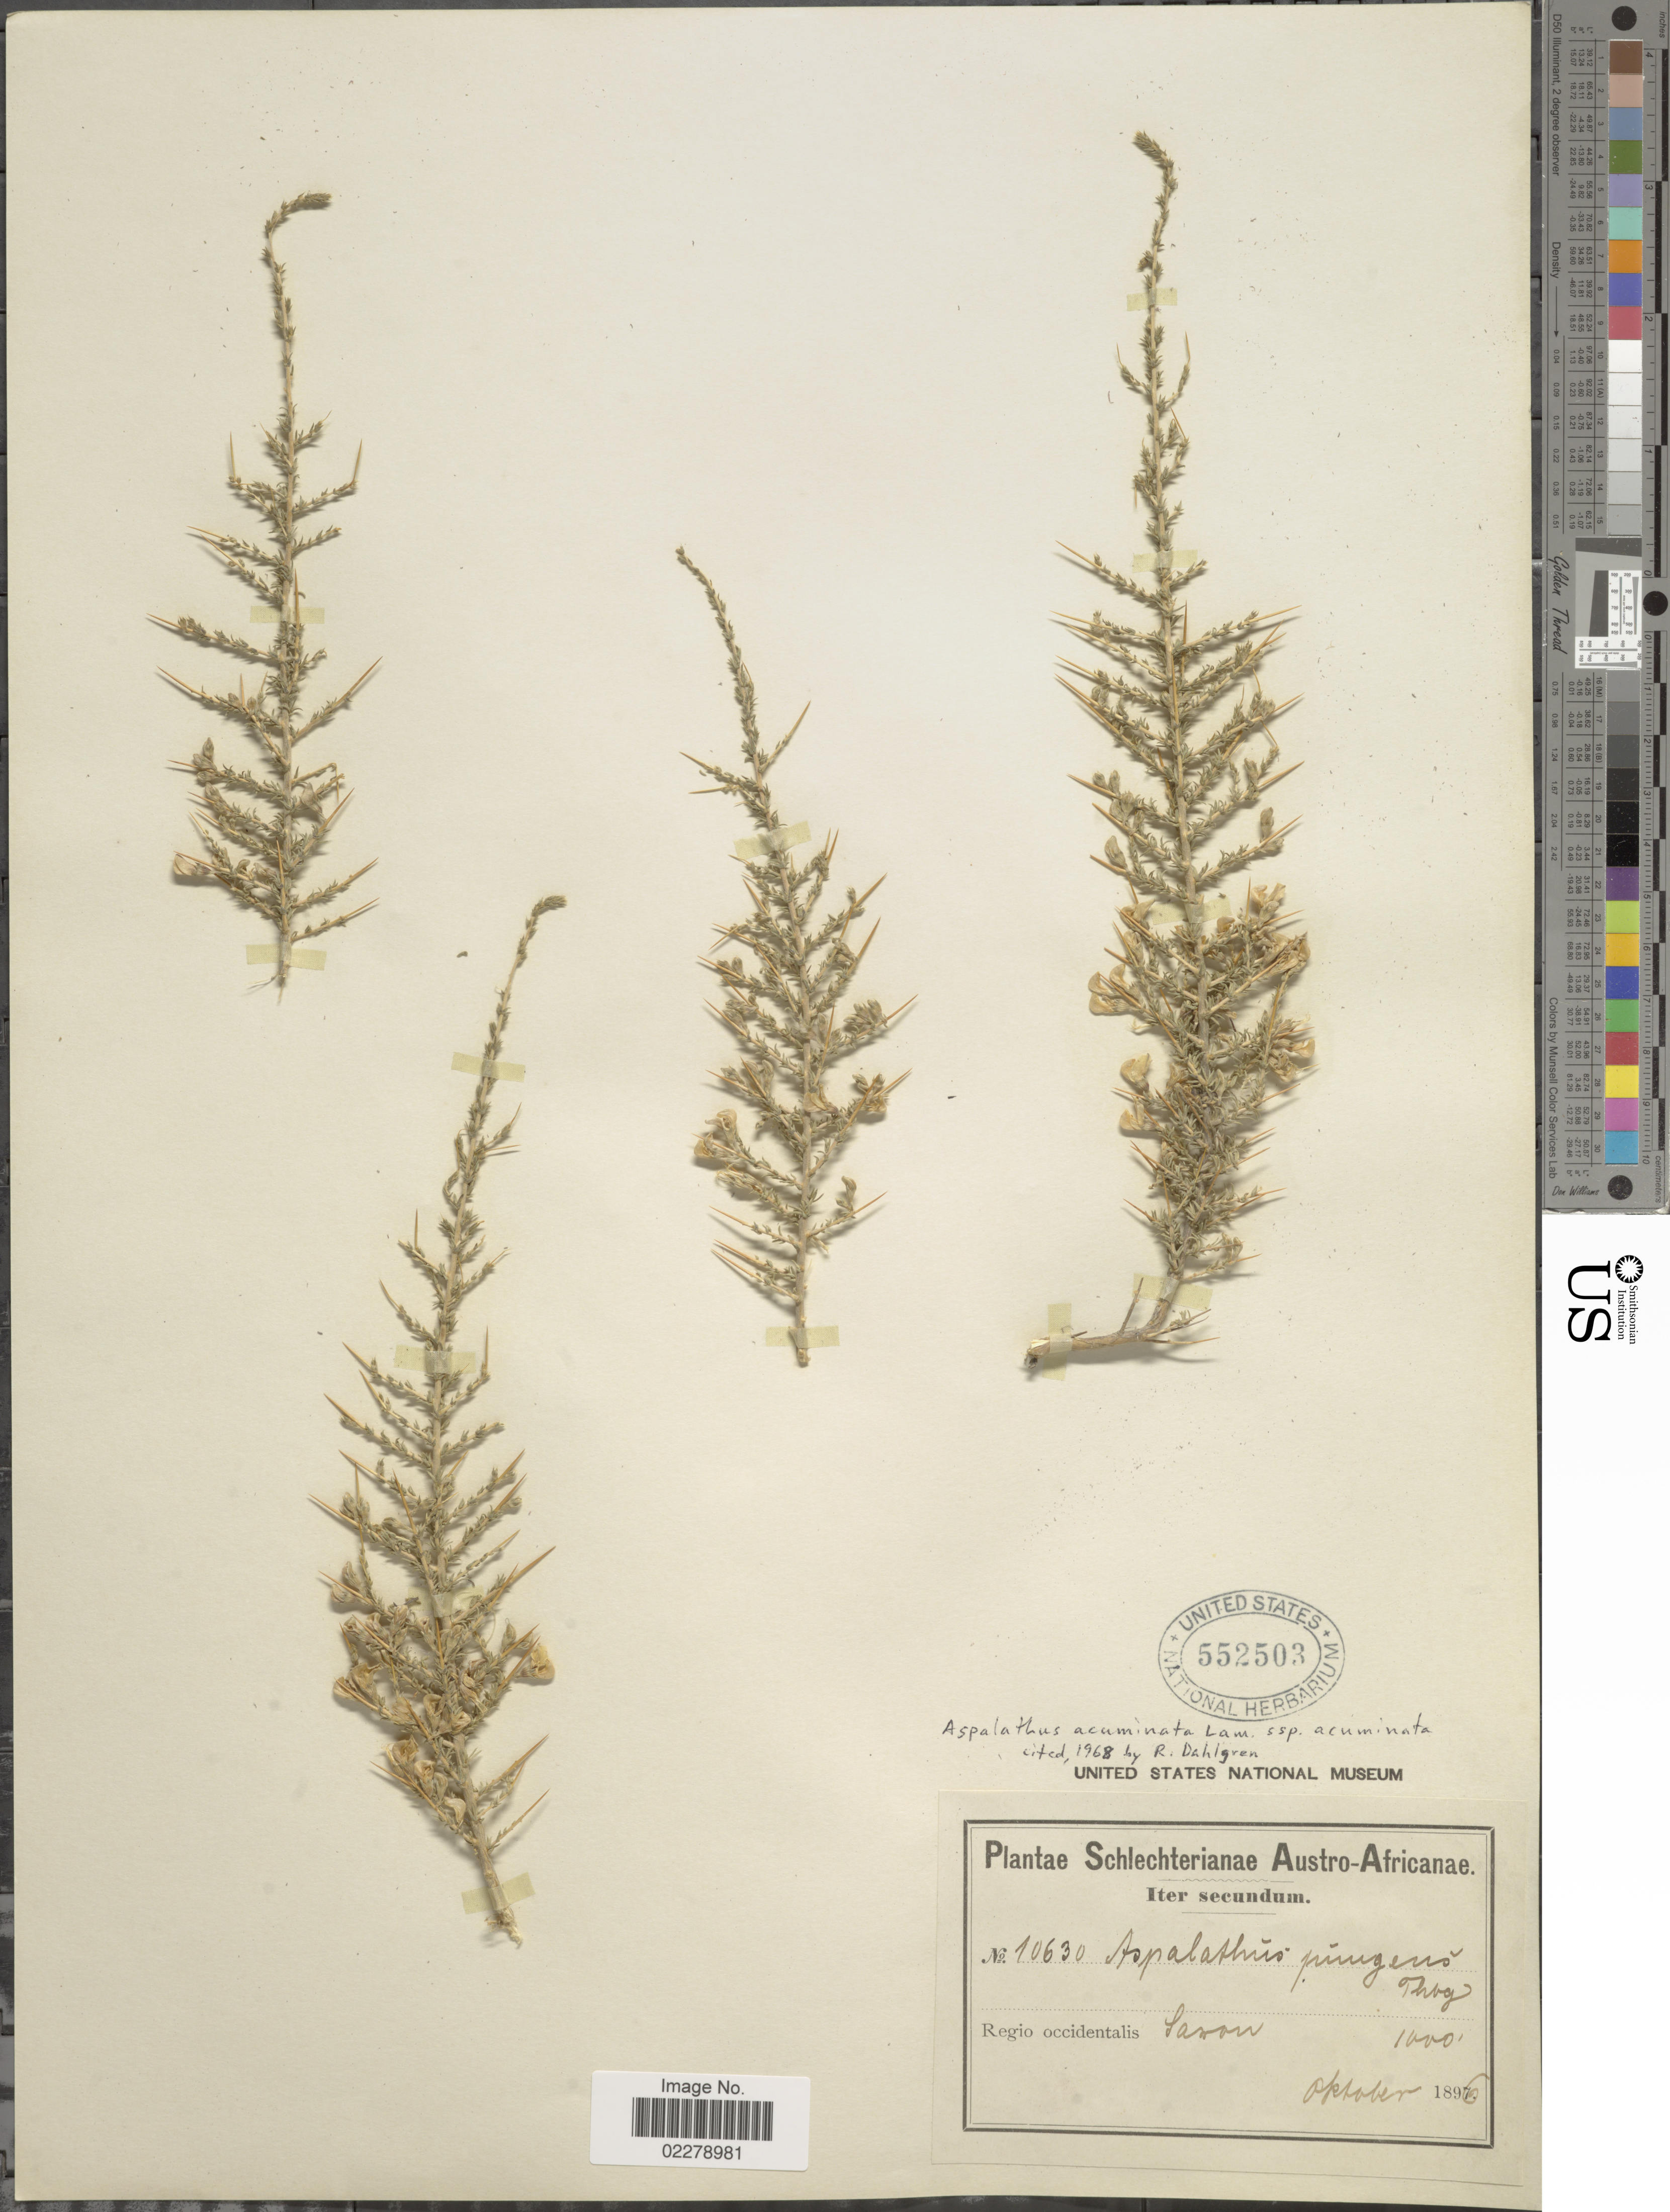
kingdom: Plantae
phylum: Tracheophyta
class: Magnoliopsida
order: Fabales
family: Fabaceae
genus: Aspalathus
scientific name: Aspalathus acuminata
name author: Lam.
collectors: Schlechter, --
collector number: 10630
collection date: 1896-10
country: South Africa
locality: Austr- Africanae. Regio occidentalis, Lasan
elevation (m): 305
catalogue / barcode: US 552503